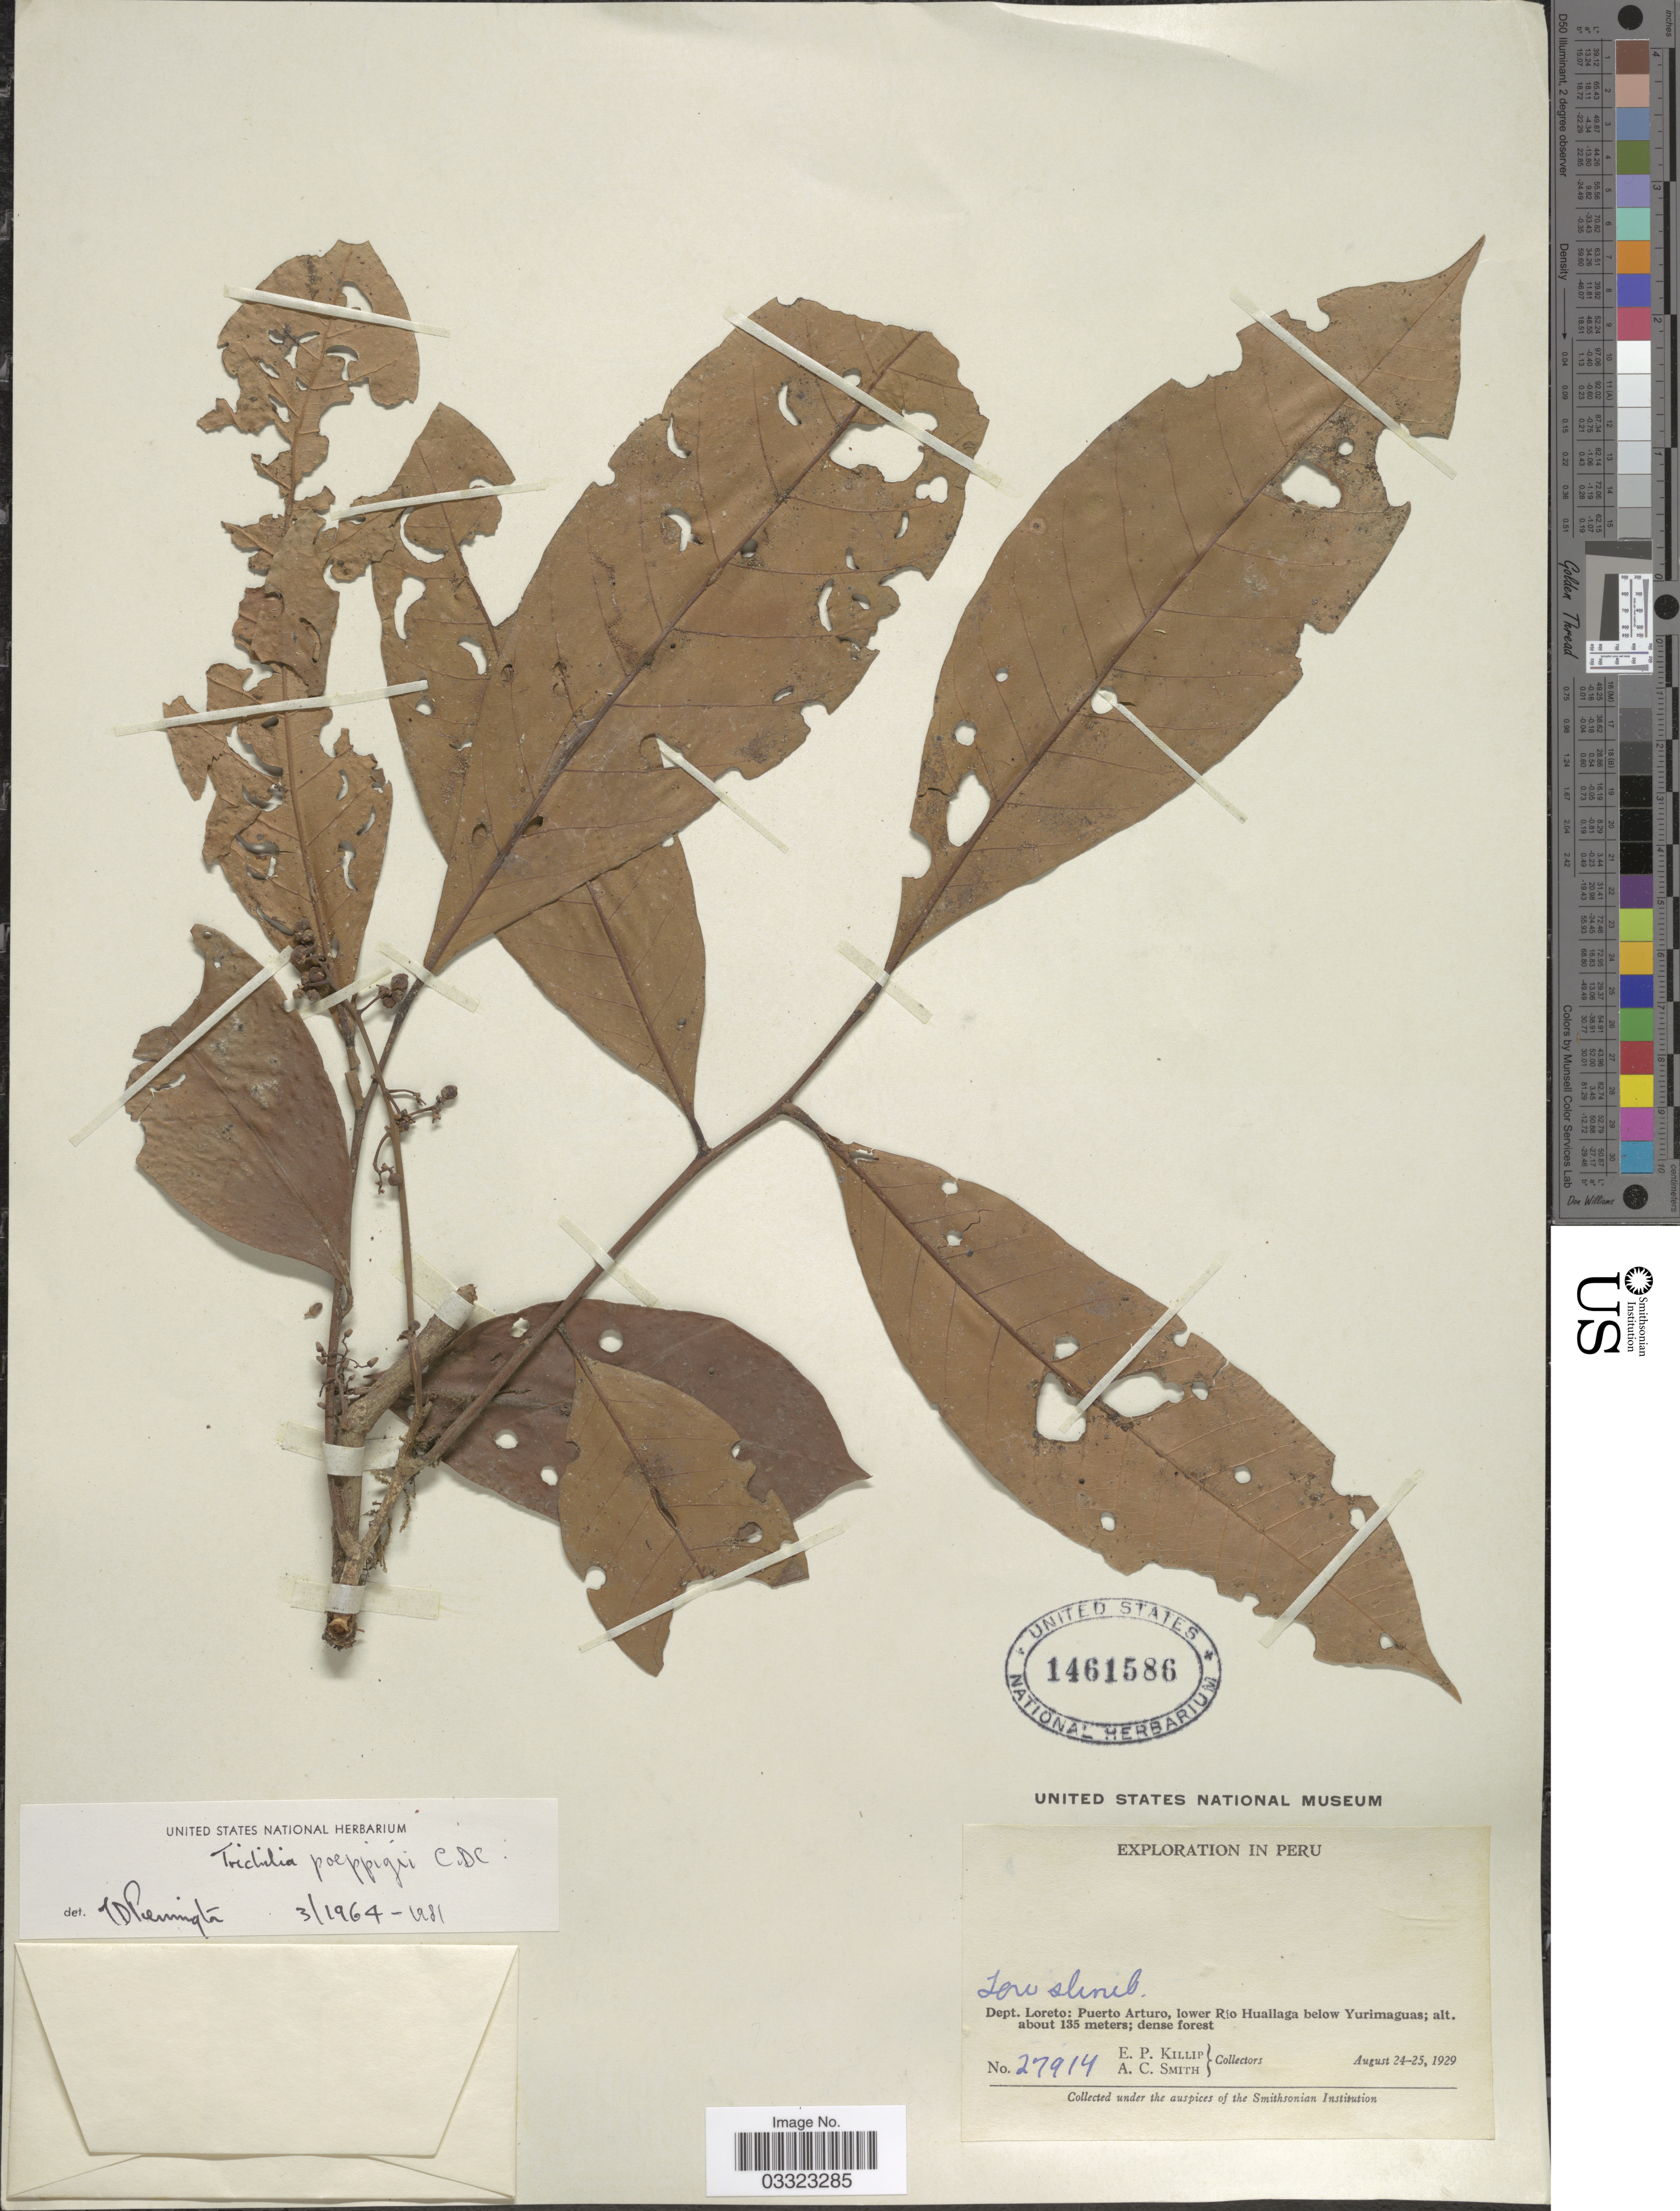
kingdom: Plantae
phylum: Tracheophyta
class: Magnoliopsida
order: Sapindales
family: Meliaceae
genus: Trichilia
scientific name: Trichilia poeppigii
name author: C. DC.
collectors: E. P. Killip & A. C. Smith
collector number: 27914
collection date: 1929-08-24/1929-08-25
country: Peru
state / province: Loreto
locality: Dept. Loreto: Puerto Arturo, lower Río Huallaga below Yurimaguas.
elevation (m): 135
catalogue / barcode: US 1461586